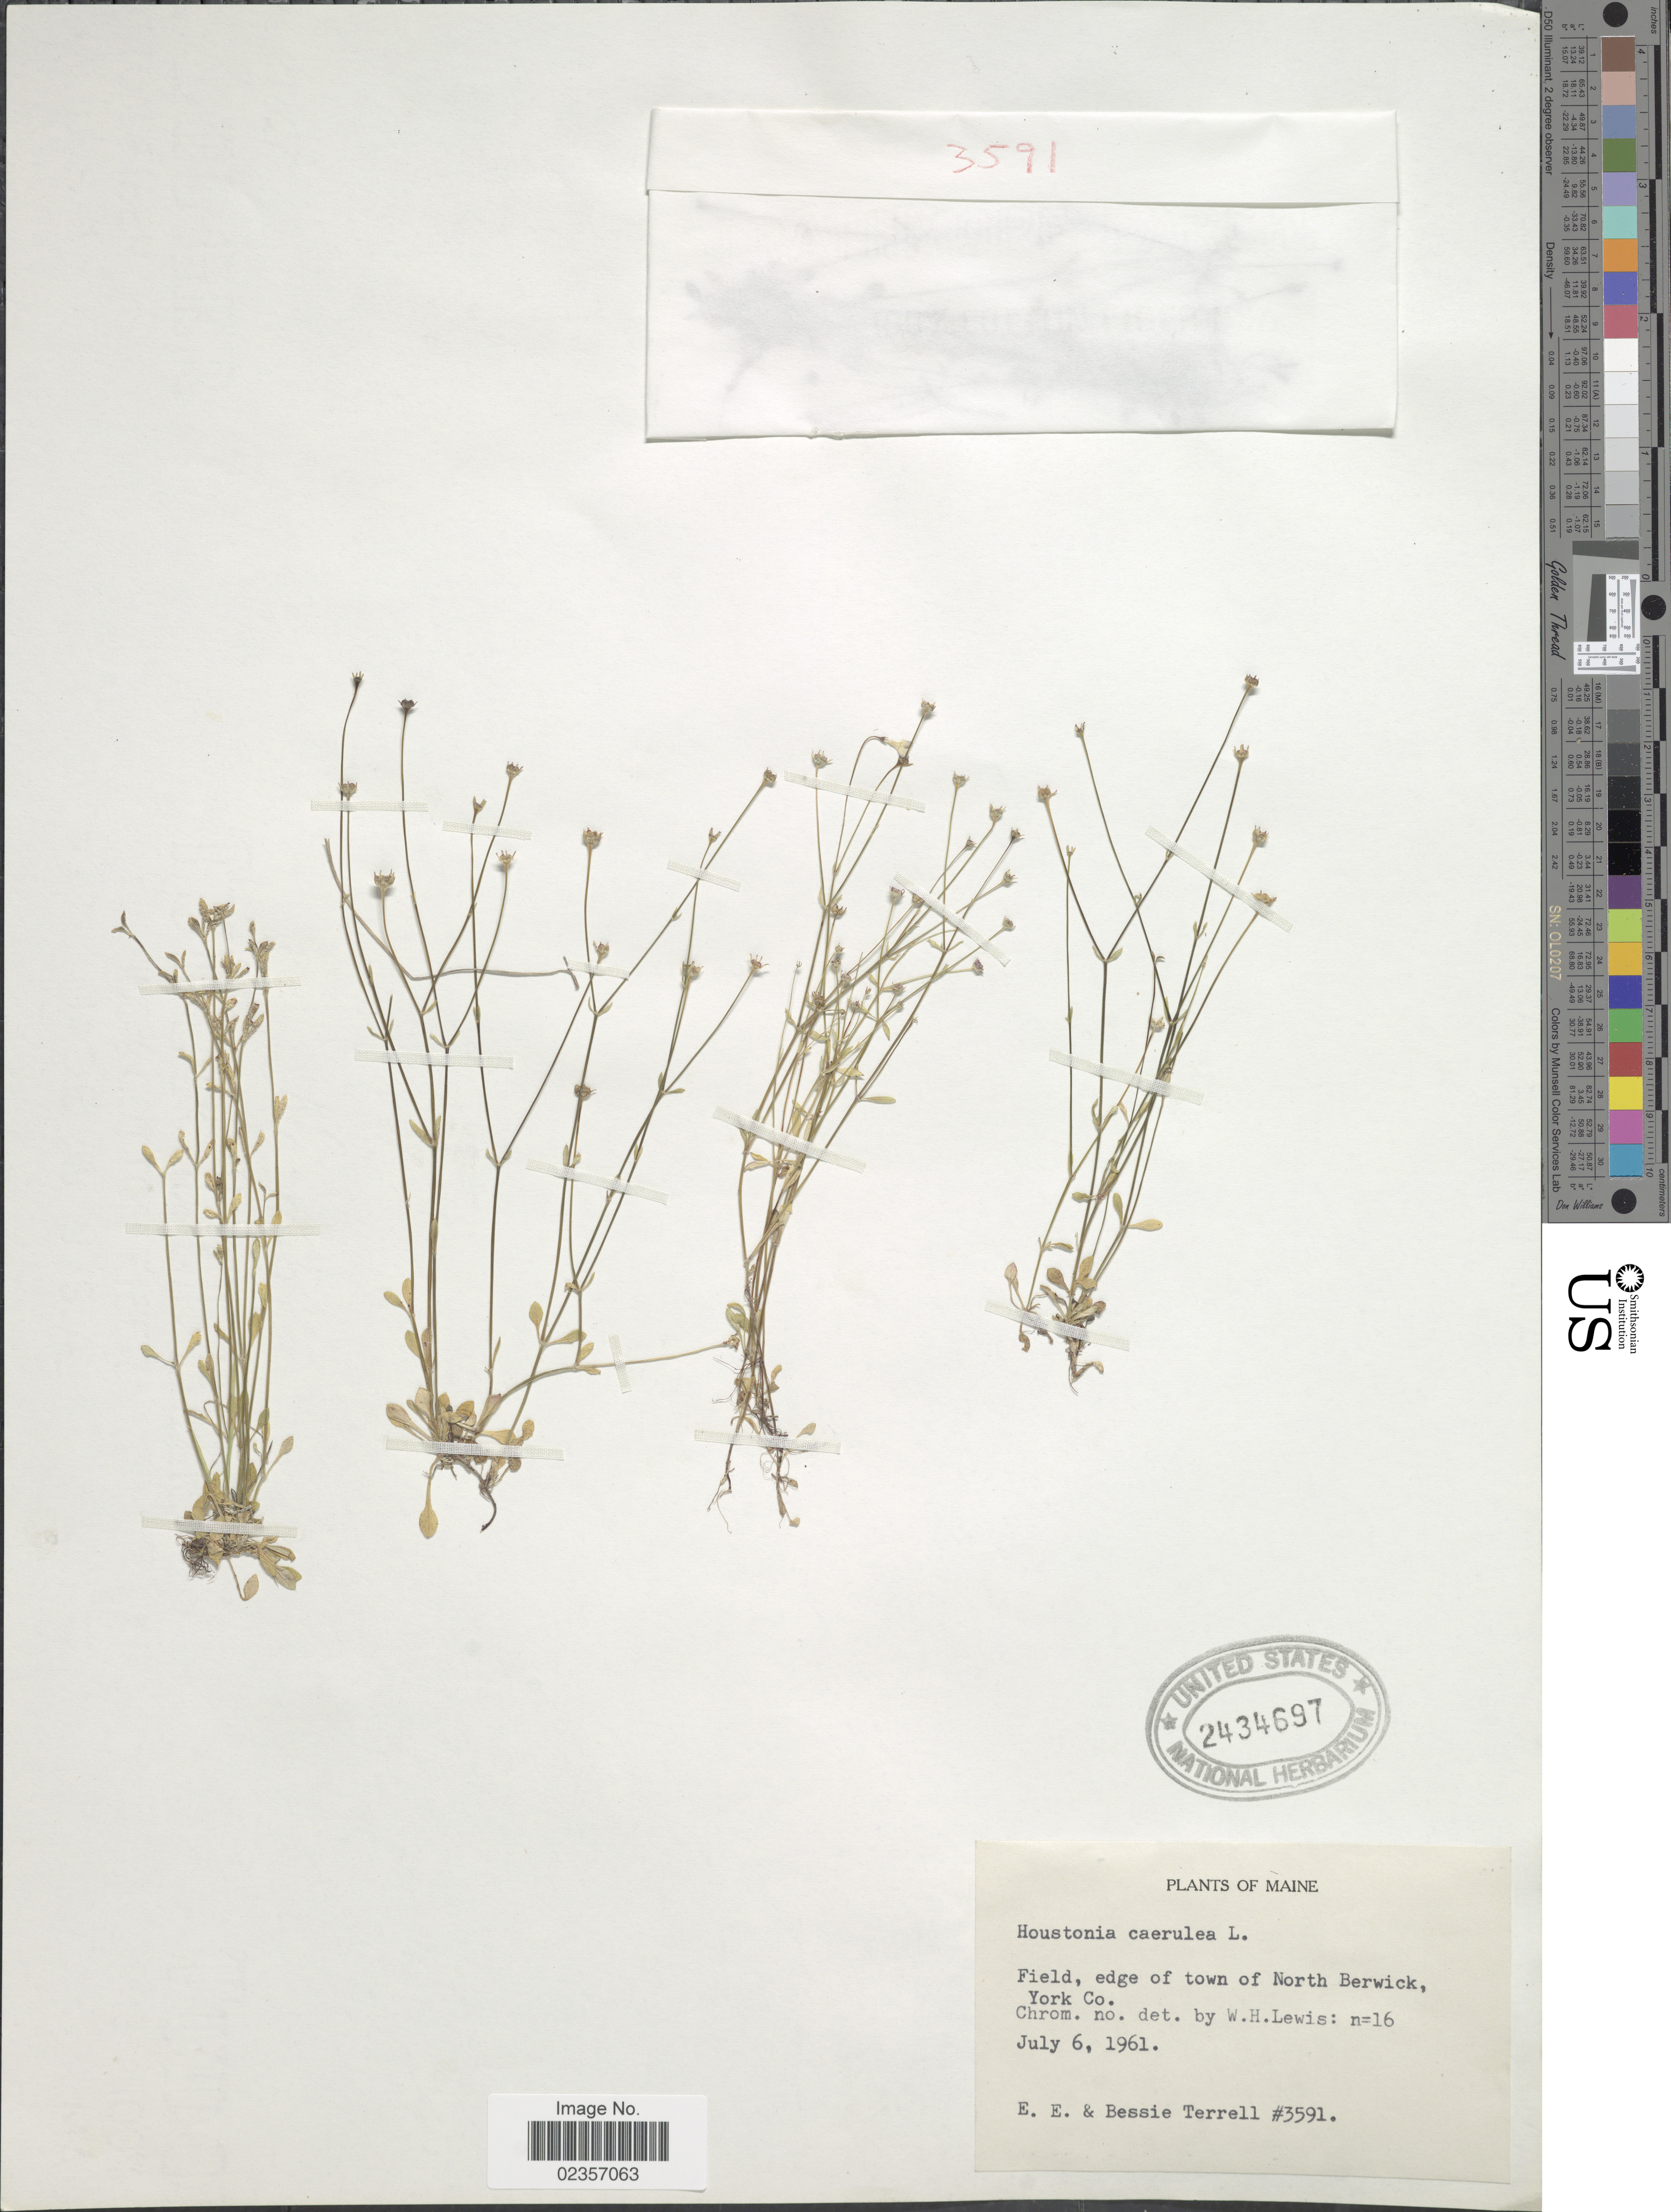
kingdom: Plantae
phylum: Tracheophyta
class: Magnoliopsida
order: Gentianales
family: Rubiaceae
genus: Houstonia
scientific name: Houstonia caerulea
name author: L.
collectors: E. E. Terrell & B. Terrell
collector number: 3591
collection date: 1961-07-06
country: United States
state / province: Maine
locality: Field, edge of town of North Berwick, York Co.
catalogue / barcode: US 2434697